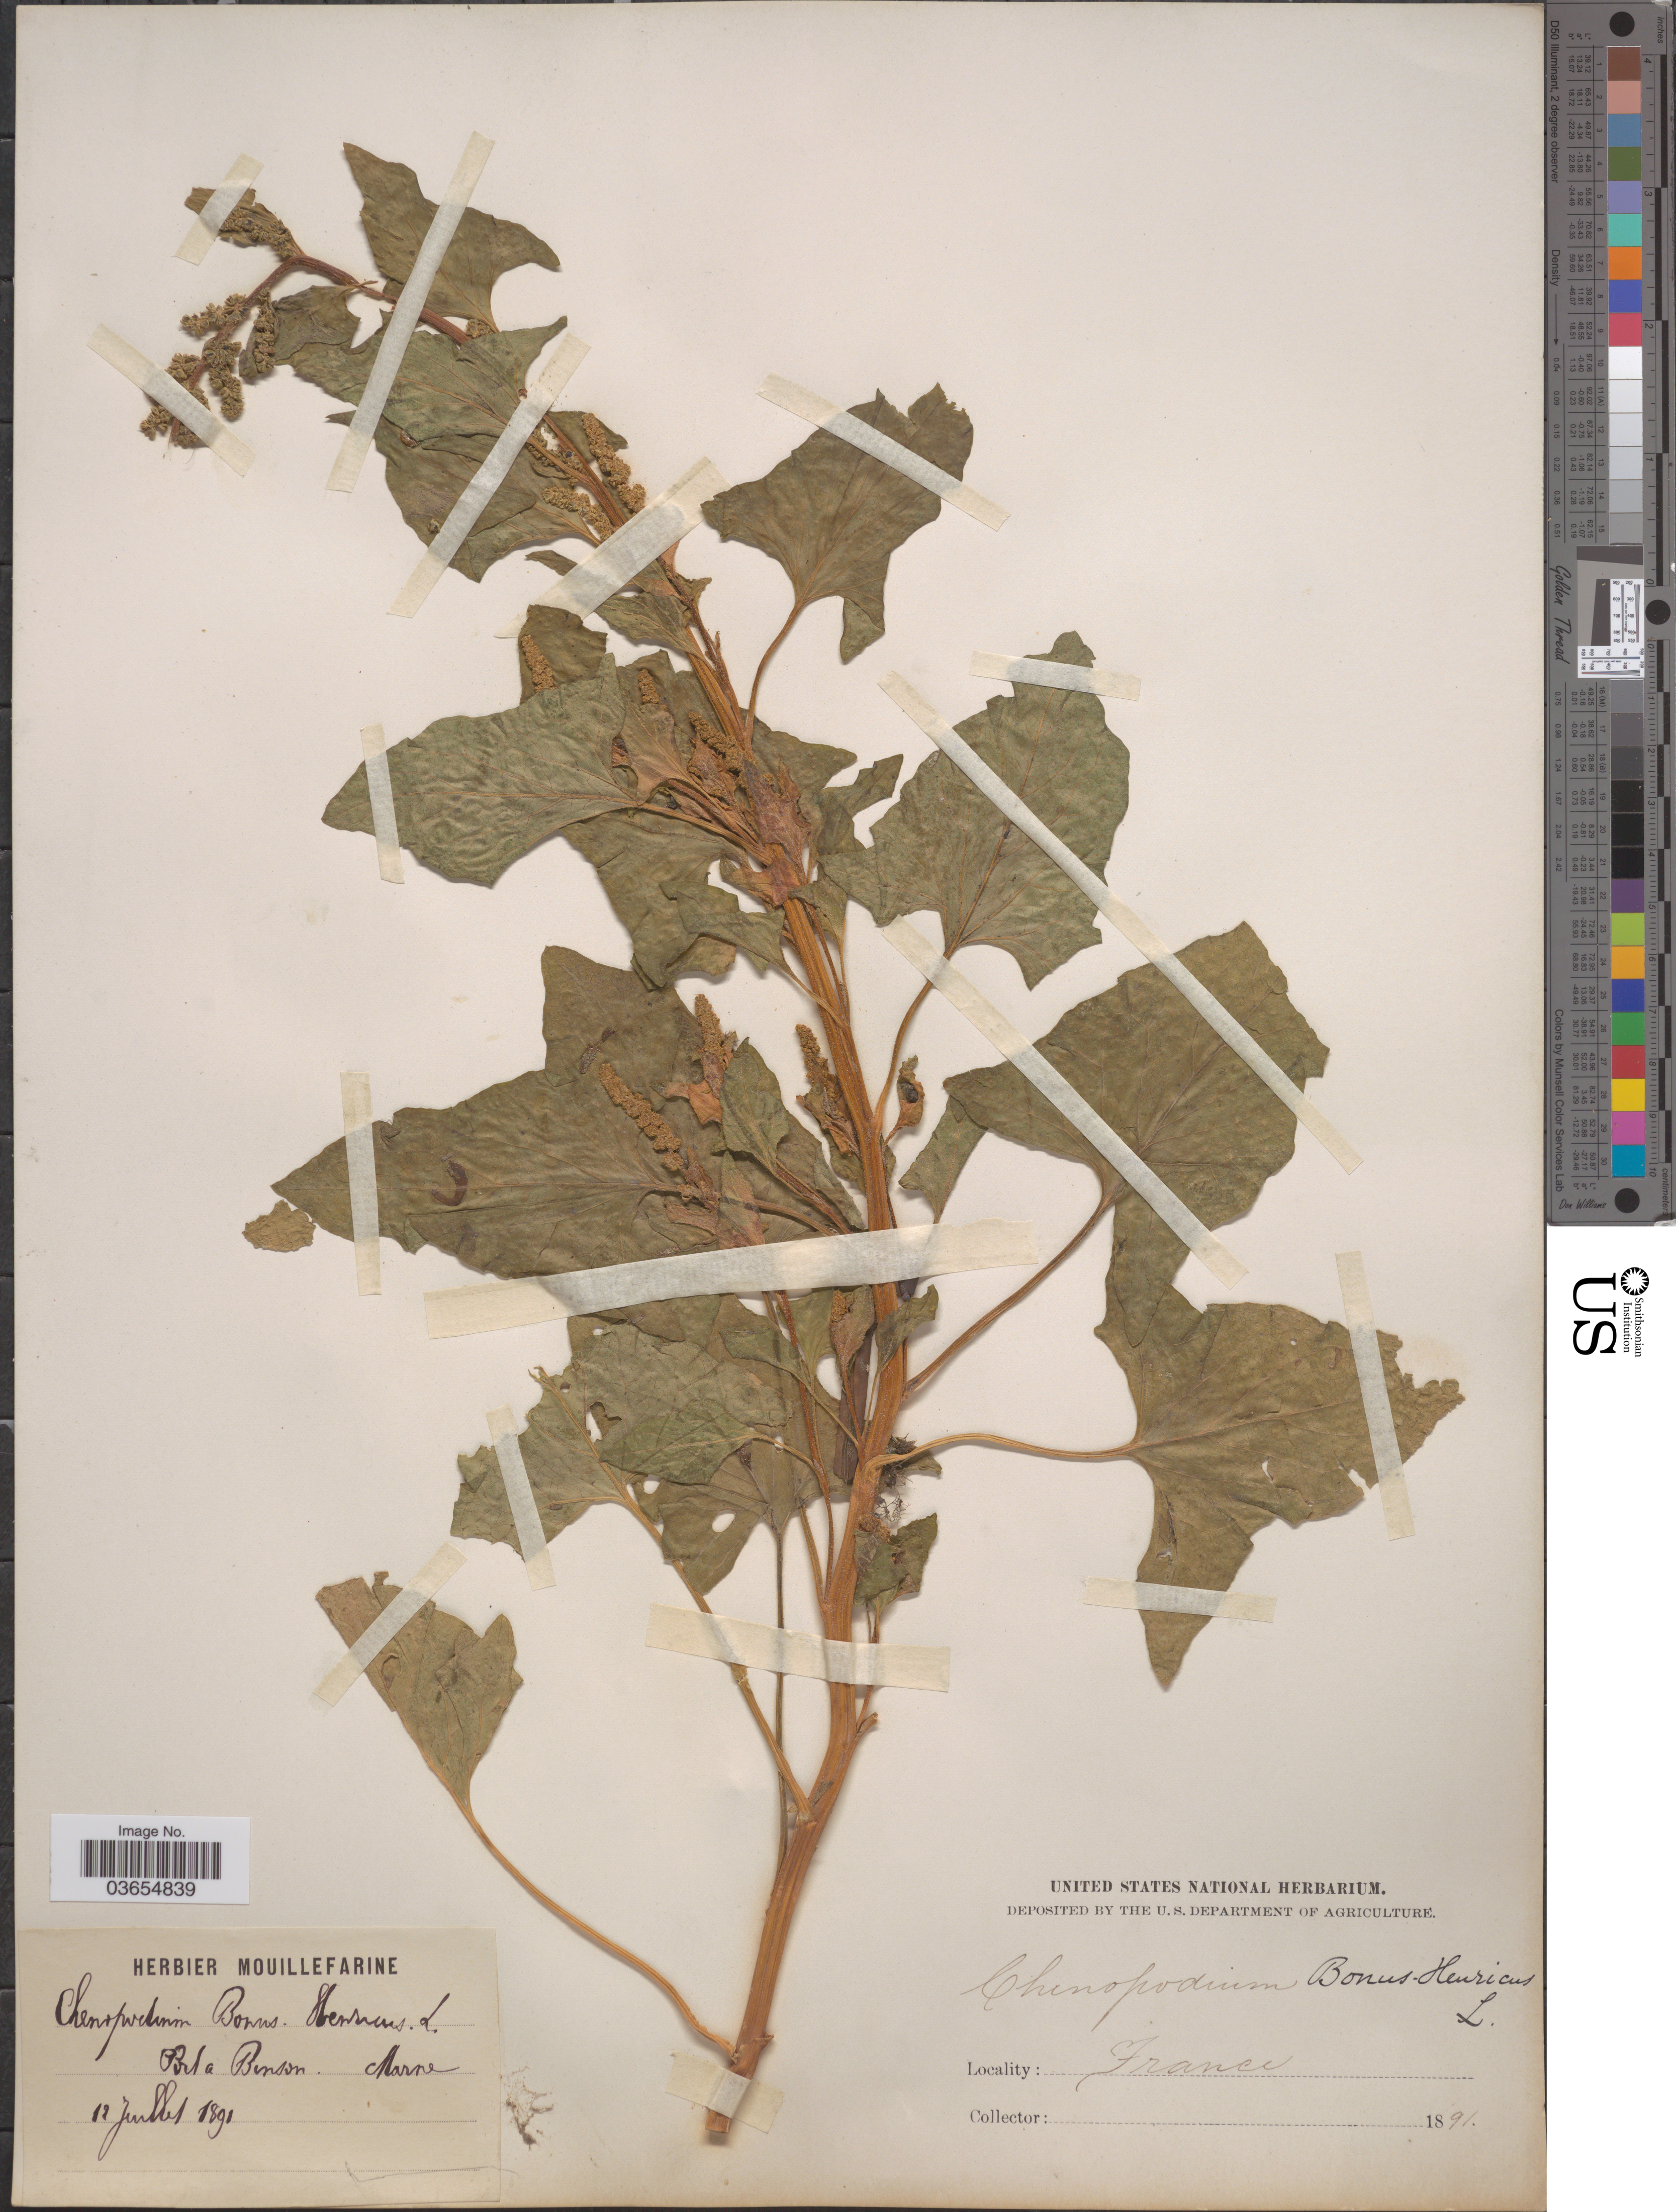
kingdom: Plantae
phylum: Tracheophyta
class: Magnoliopsida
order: Caryophyllales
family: Amaranthaceae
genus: Chenopodium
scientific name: Chenopodium bonus-henricus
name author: L.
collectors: ex herb. Mouillefarine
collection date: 1891-07-12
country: France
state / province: Grand Est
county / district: Marne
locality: Port à Binson, Marne